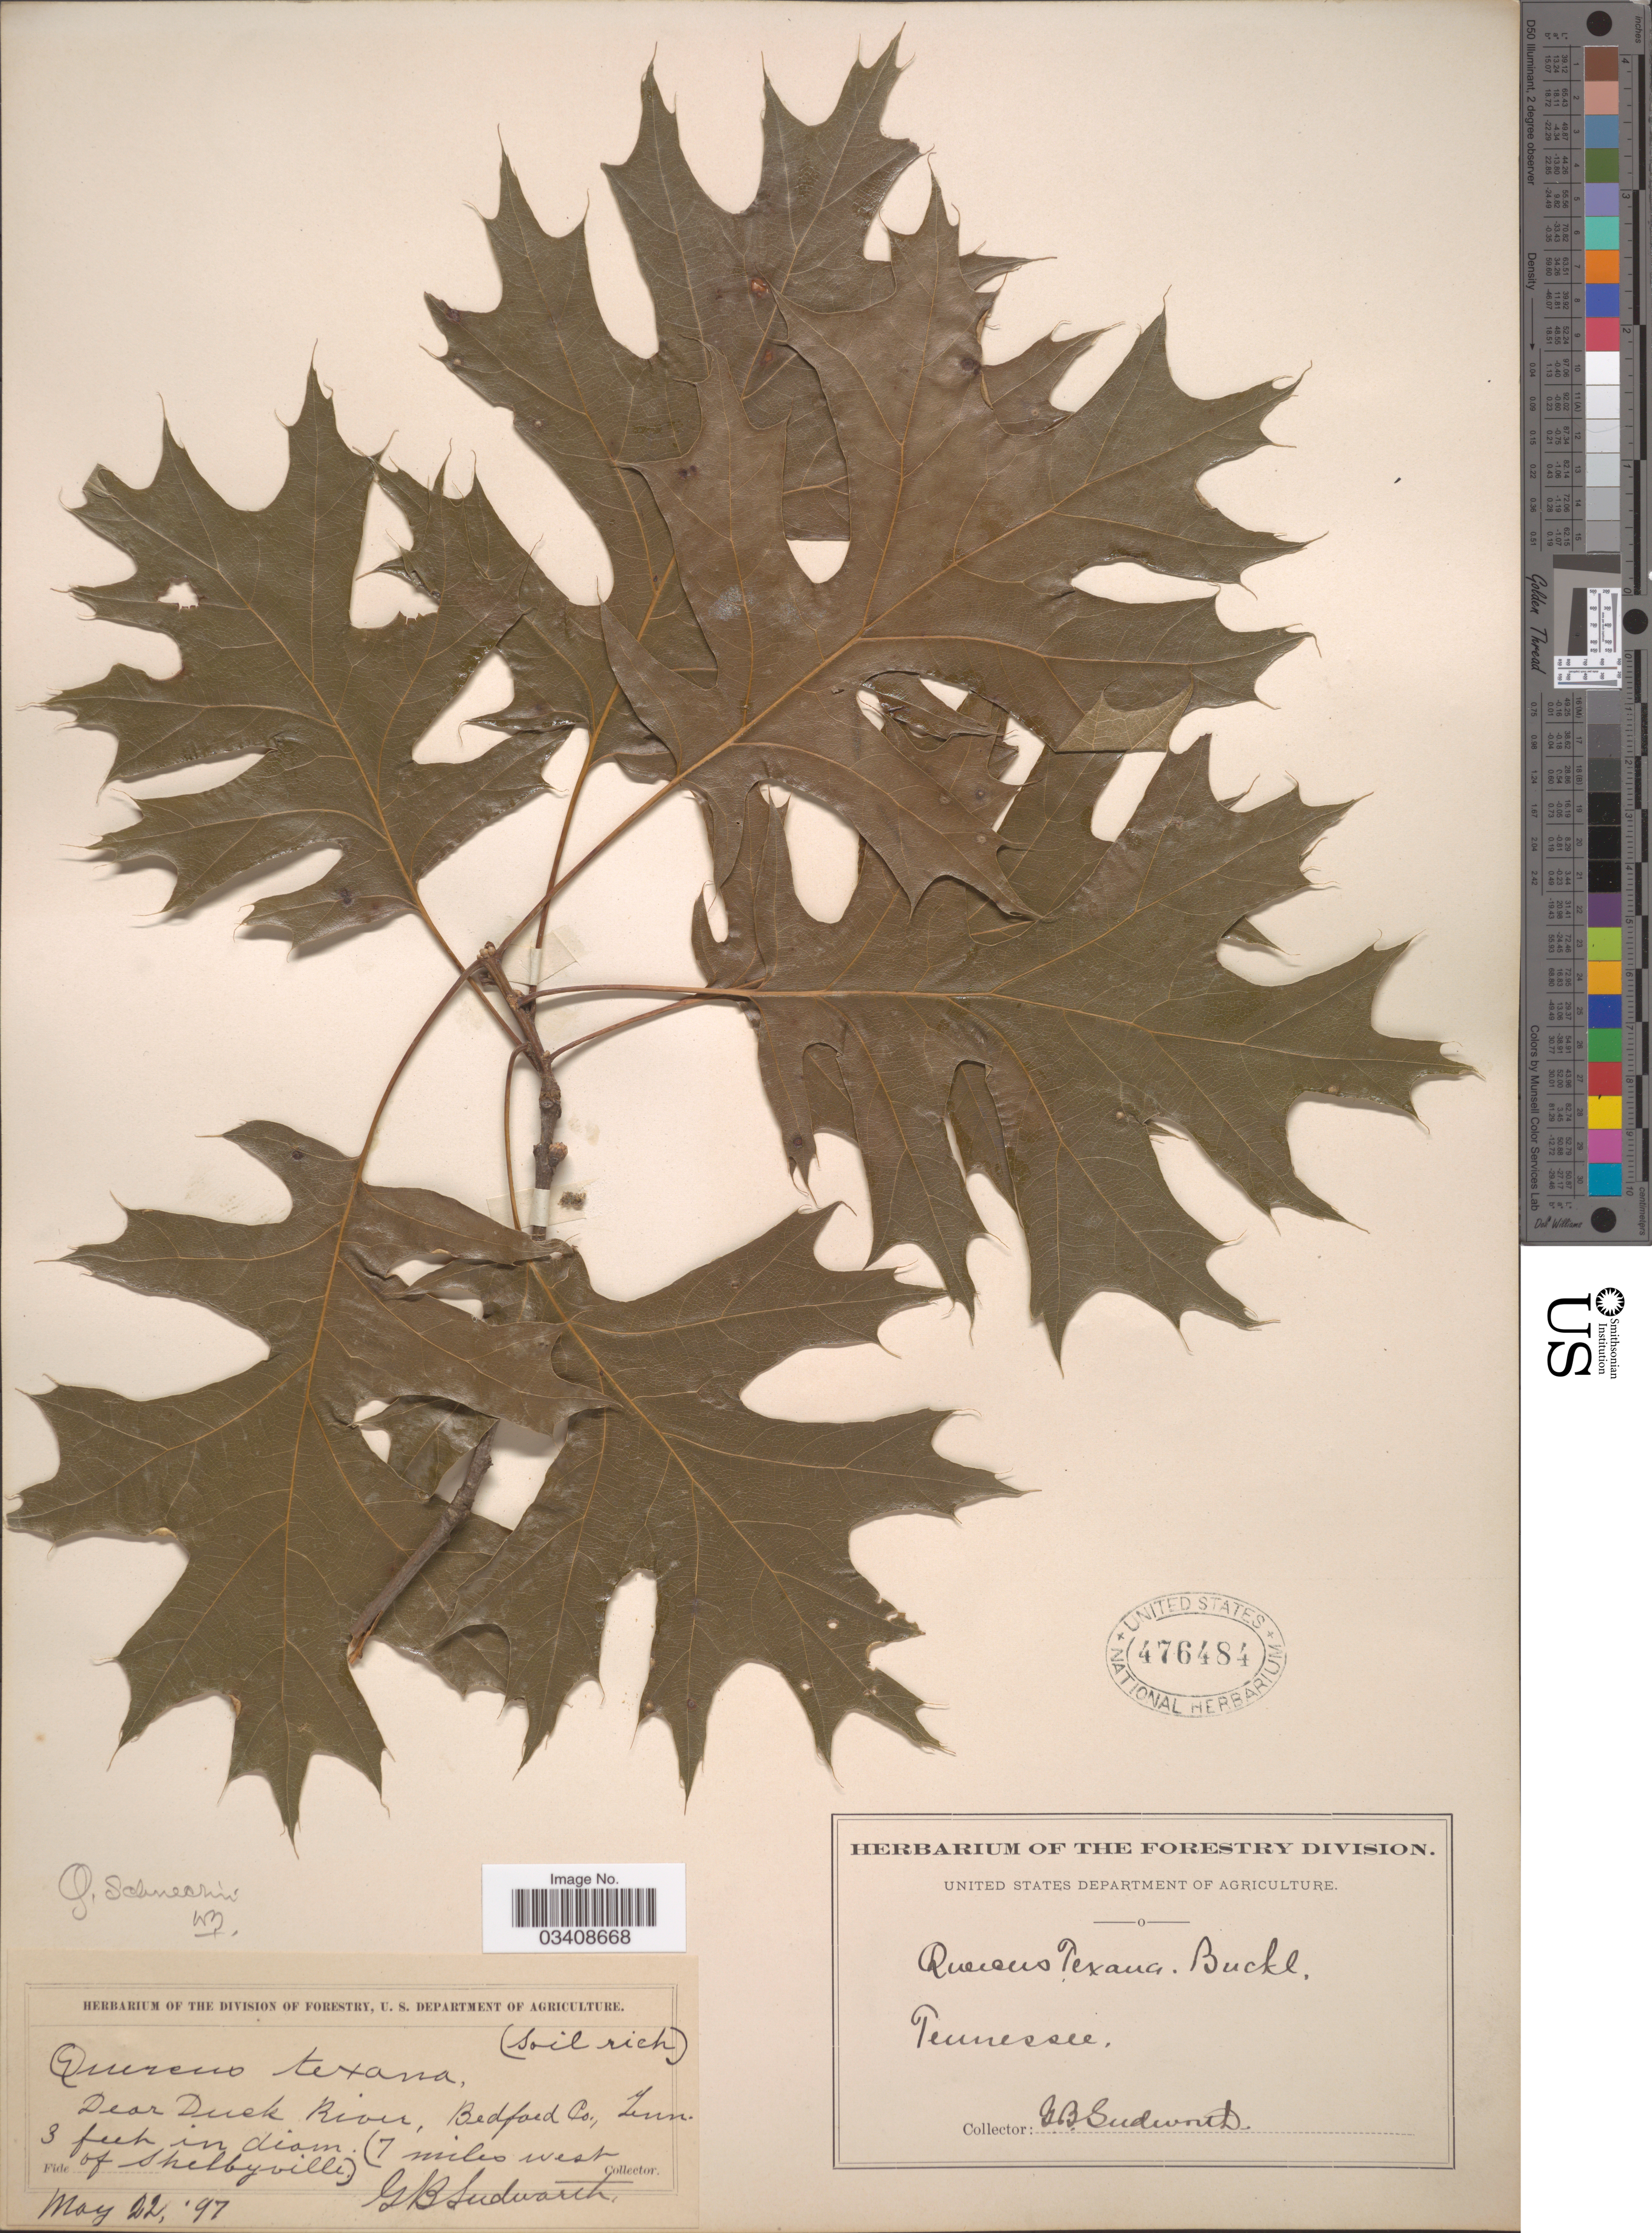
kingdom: Plantae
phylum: Tracheophyta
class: Magnoliopsida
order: Fagales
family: Fagaceae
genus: Quercus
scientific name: Quercus shumardii var. schneckii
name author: (Britton) Sarg.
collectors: G. B. Sudworth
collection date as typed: Transcribed d/m/y: 22/5/97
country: United States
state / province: Tennessee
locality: Dear Duck River, Bedford Co. (7 miles west of Shelbyville).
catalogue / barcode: US 476484